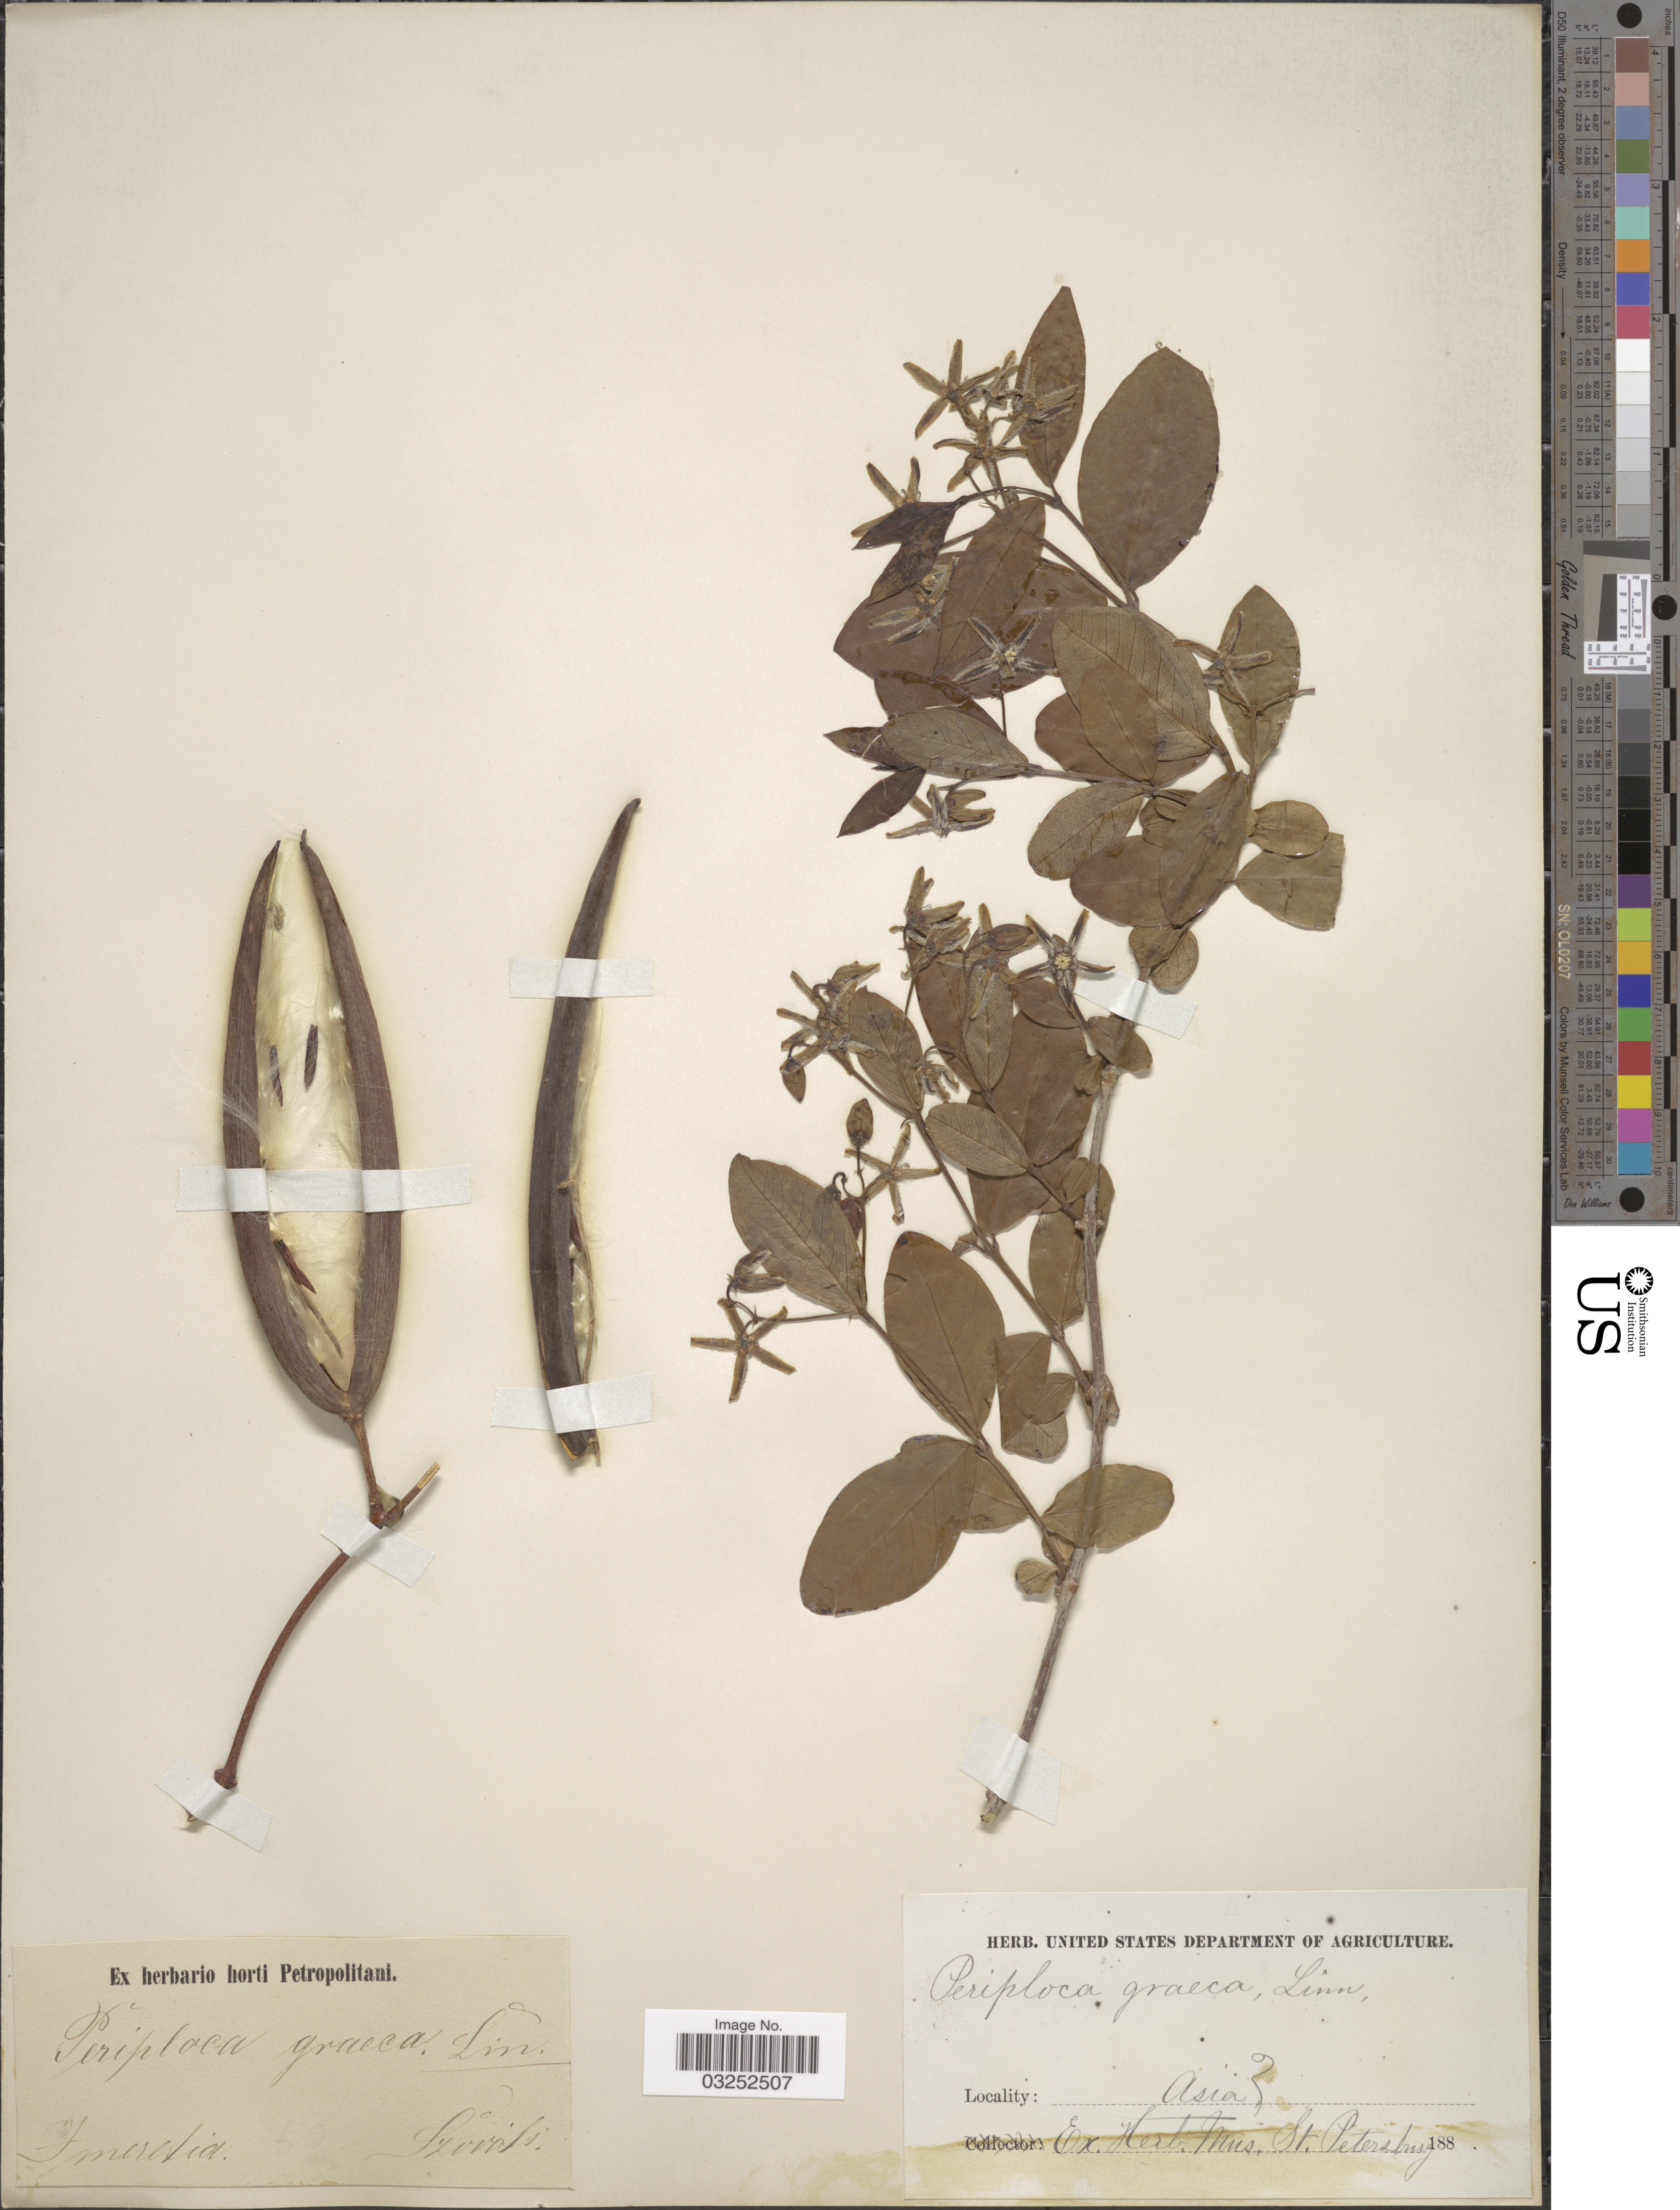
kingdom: Plantae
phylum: Tracheophyta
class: Magnoliopsida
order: Gentianales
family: Apocynaceae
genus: Periploca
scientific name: Periploca graeca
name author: L.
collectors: Szovits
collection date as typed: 188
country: Georgia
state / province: Imereti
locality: Imeretia.